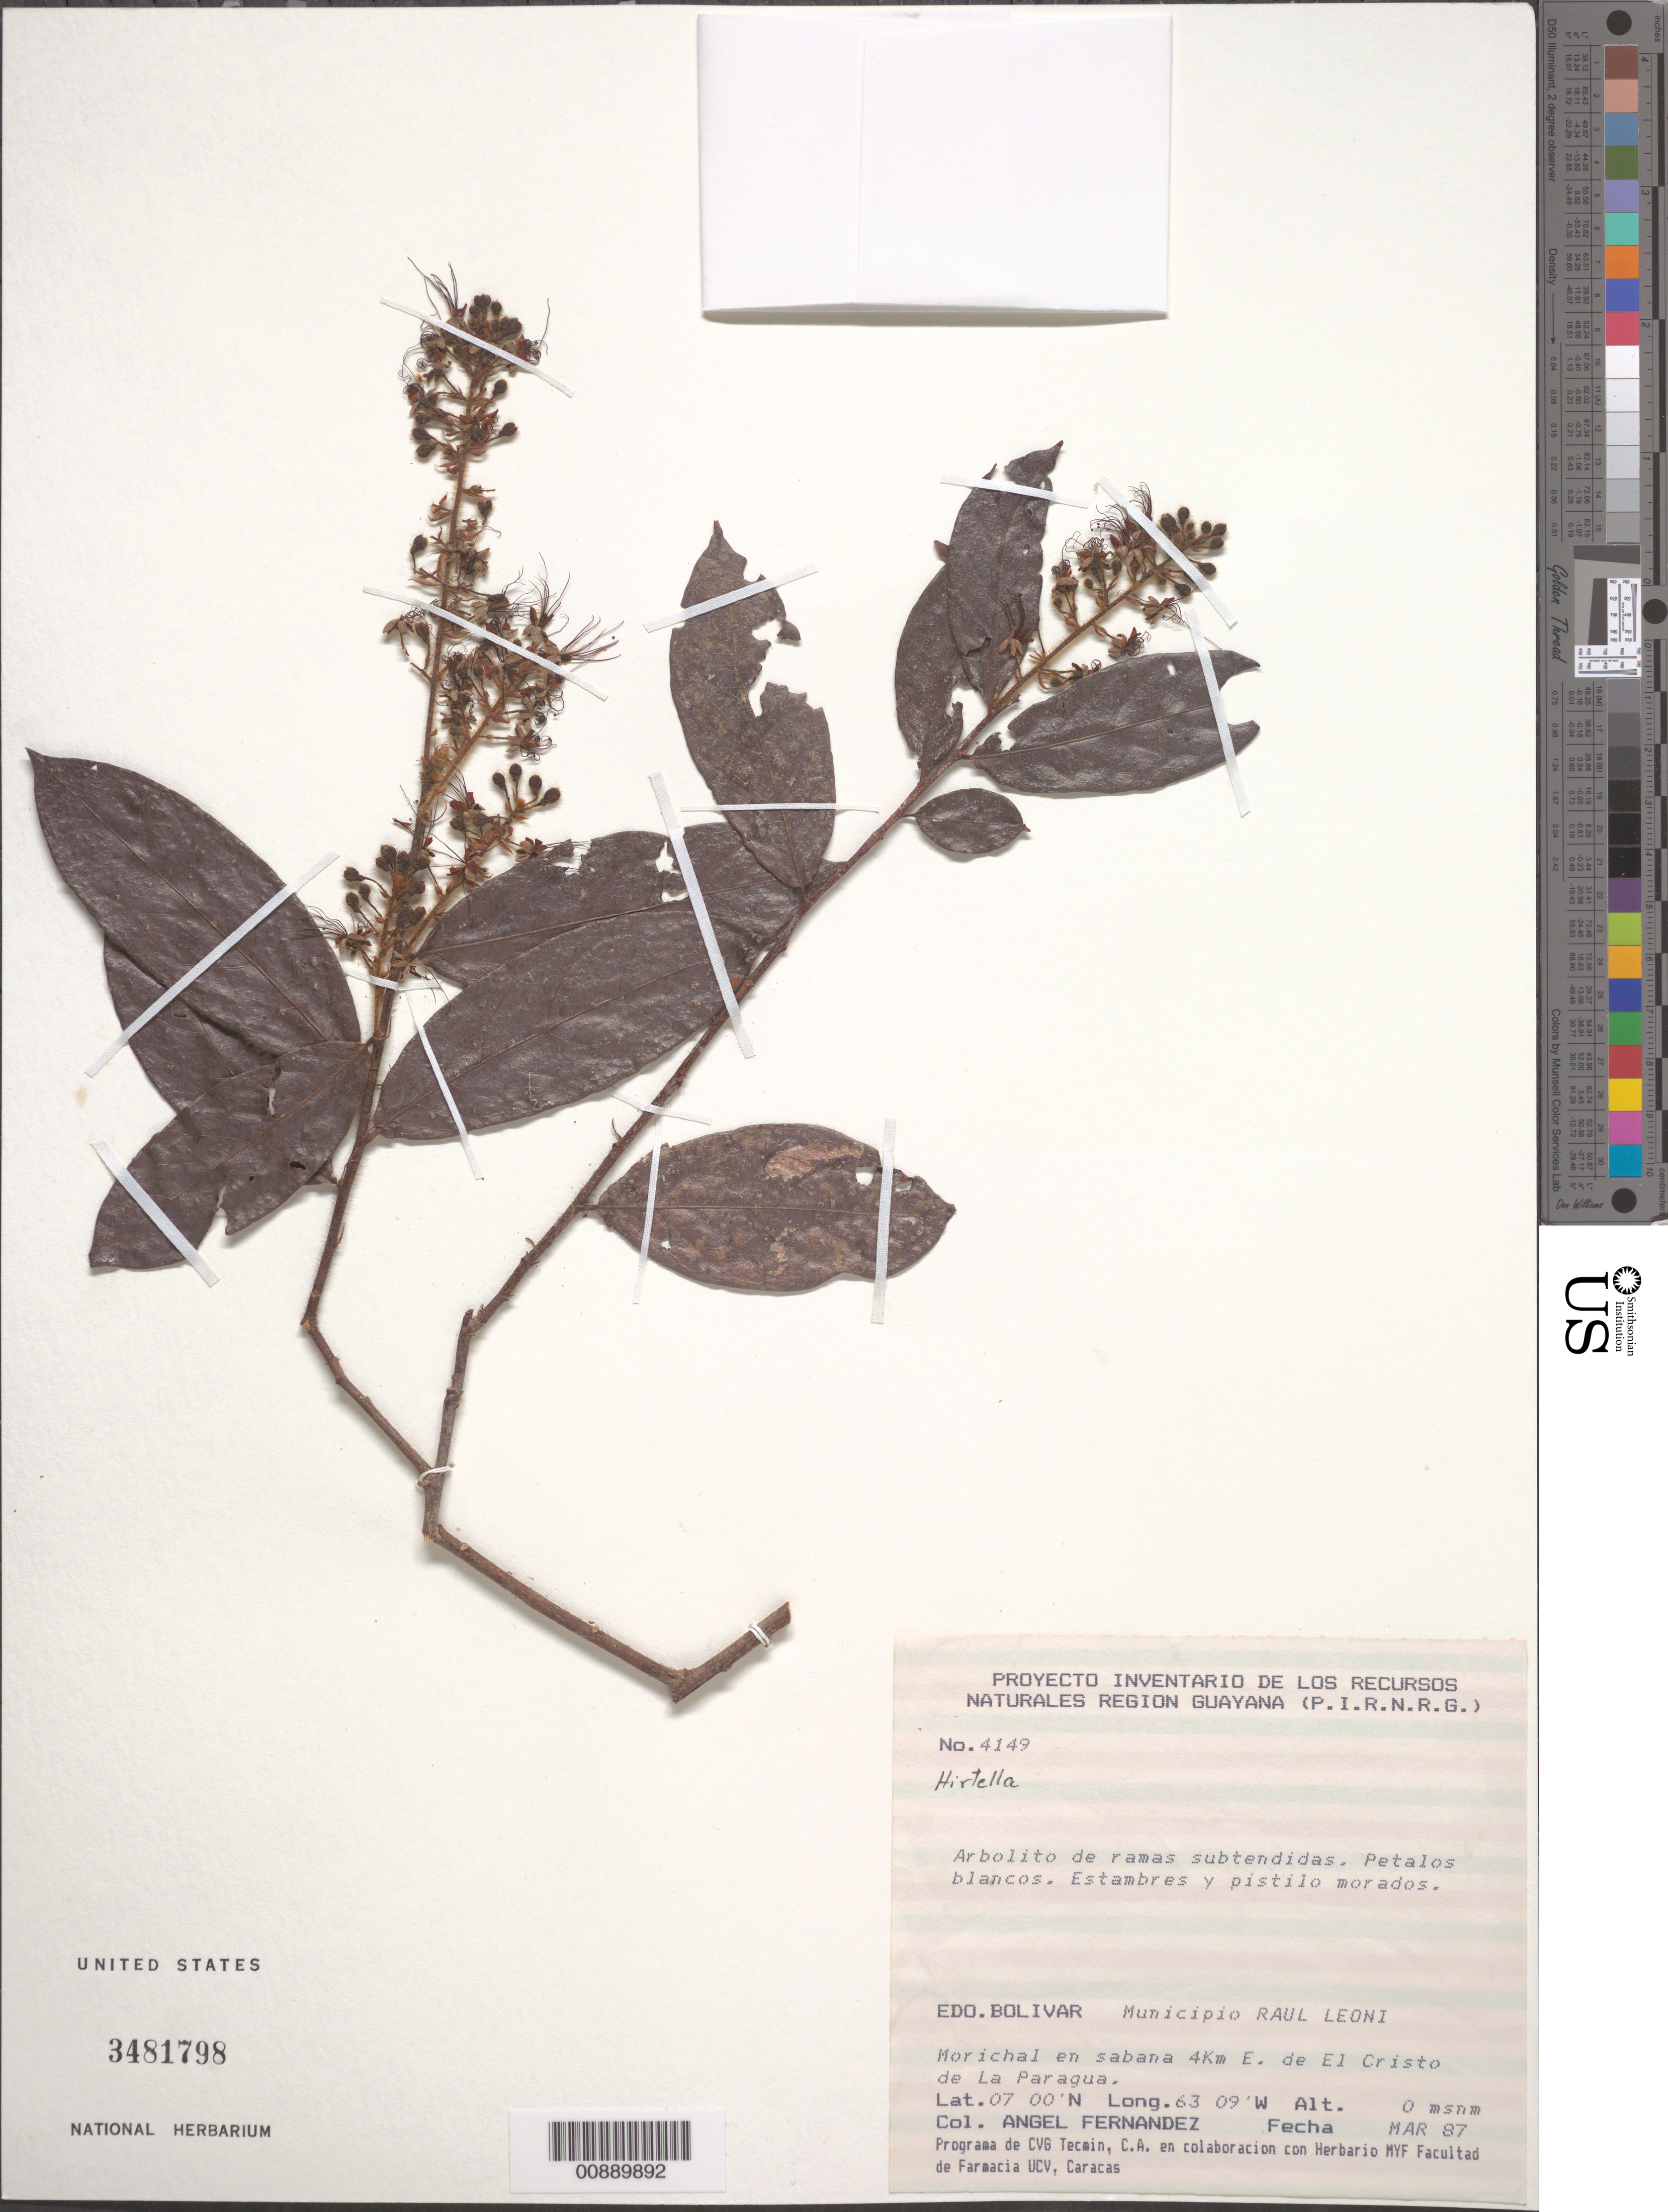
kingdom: Plantae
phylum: Tracheophyta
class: Magnoliopsida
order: Malpighiales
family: Chrysobalanaceae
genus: Hirtella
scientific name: Hirtella sp.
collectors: A. Fernández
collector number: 4149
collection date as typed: Mar-87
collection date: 1987-03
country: Venezuela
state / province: Bolívar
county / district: Angostura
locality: Mun. Raúl Leoni [=Angostura], 4 km E de El Cristo de La Paragua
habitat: Morichal en sabana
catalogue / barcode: US 3481798